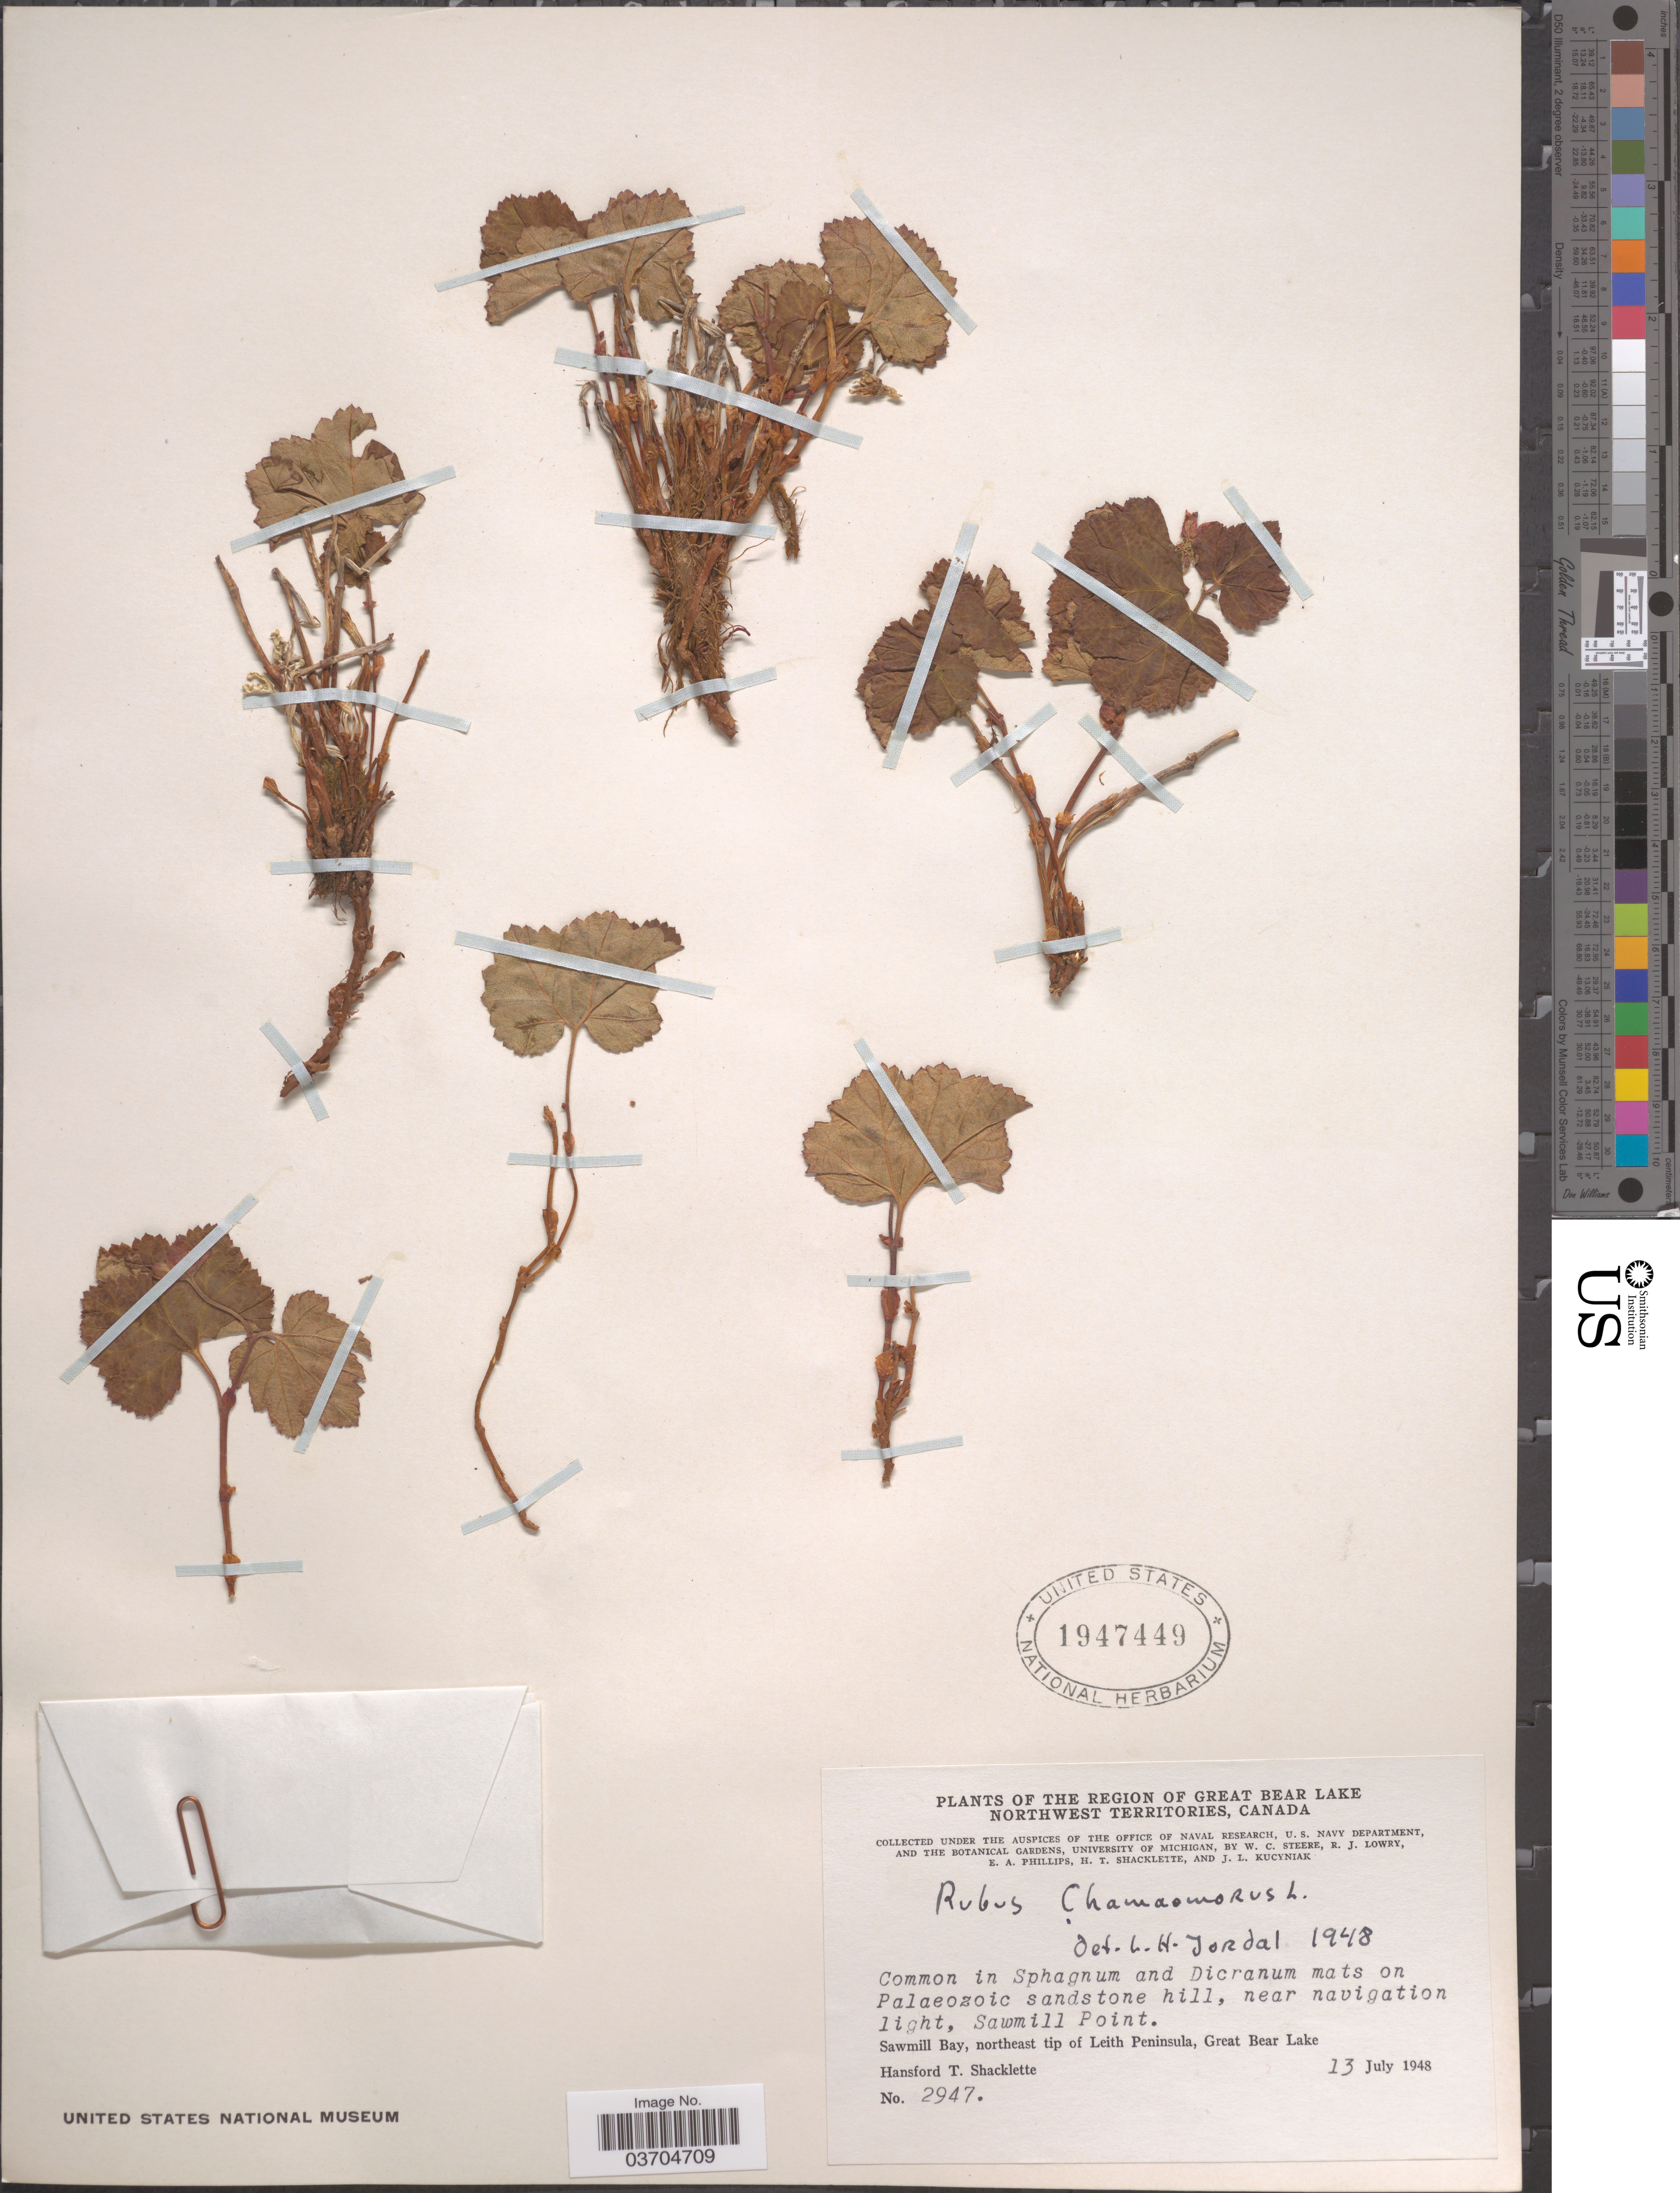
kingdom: Plantae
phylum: Tracheophyta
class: Magnoliopsida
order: Rosales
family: Rosaceae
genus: Rubus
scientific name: Rubus chamaemorus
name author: L.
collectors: H. Shacklette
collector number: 2947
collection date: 1948-07-13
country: Canada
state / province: Northwest Territories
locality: The Region of Great Bear Lake. Near navigation light, Sawmill Point. Sawmill Bay, northeast tip of Leith Peninsula, Great Bear Lake.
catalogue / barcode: US 1947449